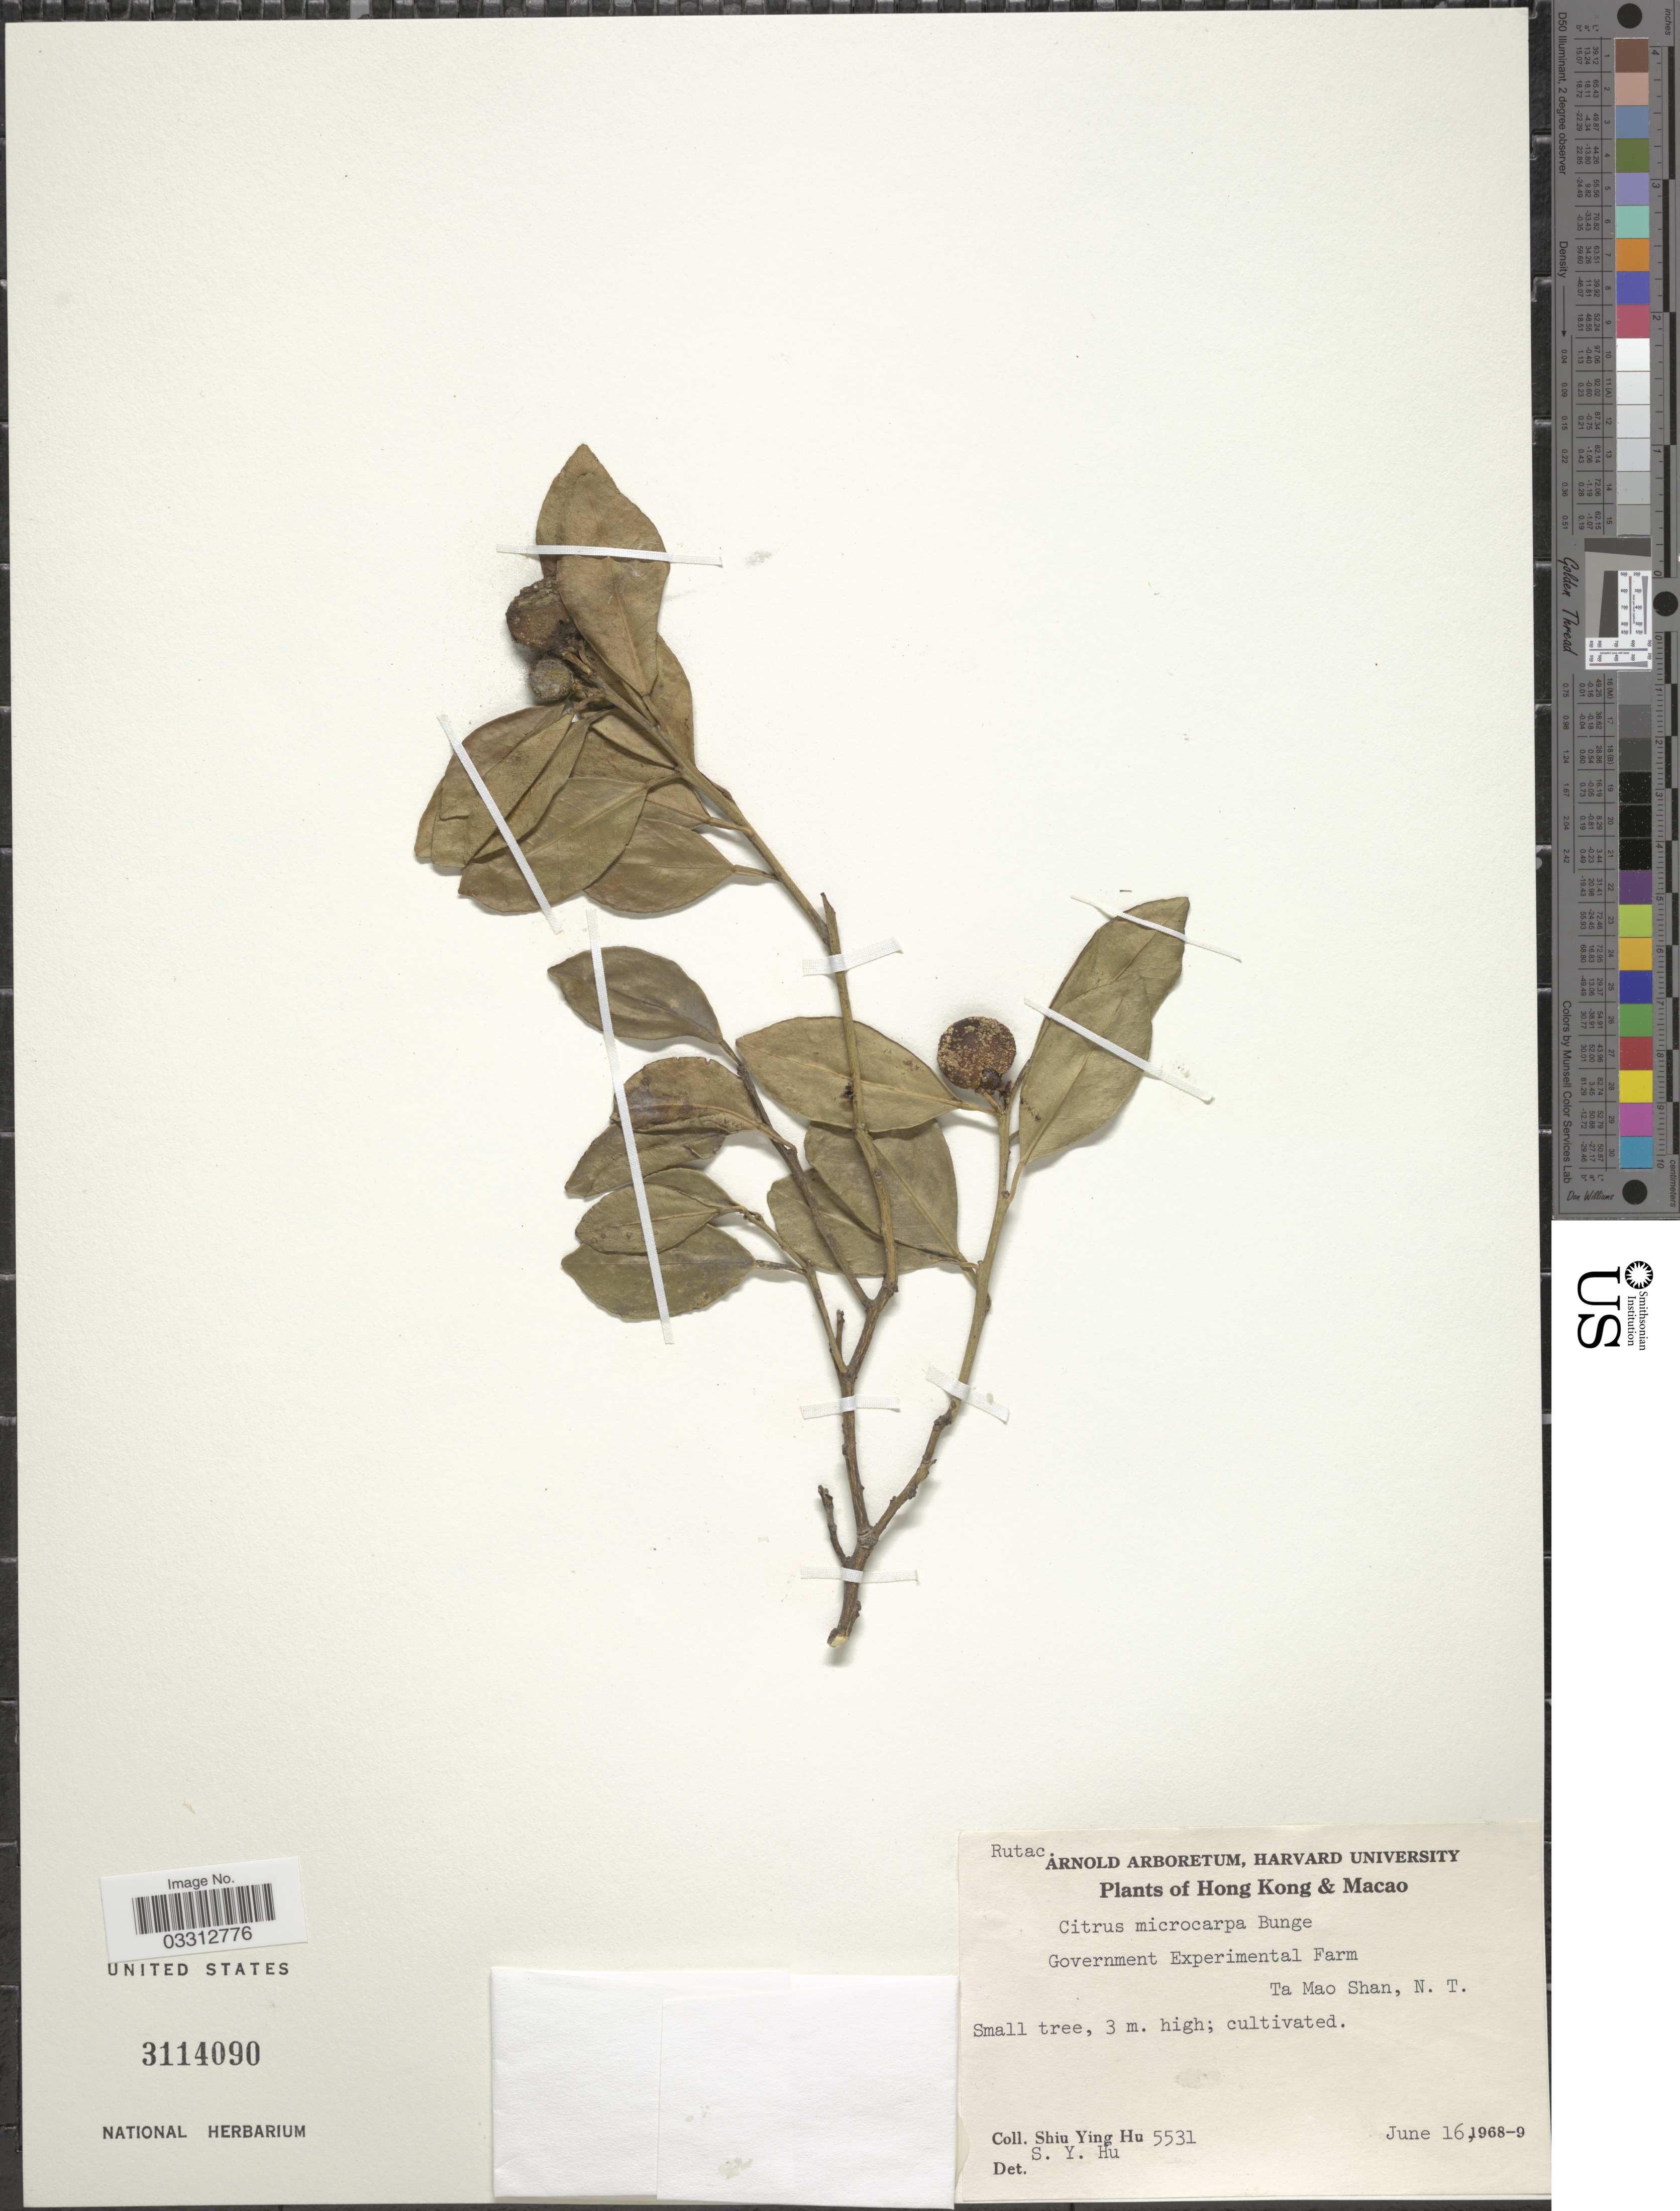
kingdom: Plantae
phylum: Tracheophyta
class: Magnoliopsida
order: Sapindales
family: Rutaceae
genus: Citrus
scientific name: Citrus x microcarpa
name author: Bunge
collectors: S. Y. Hu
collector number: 5531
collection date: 1968-06-16/1969-06-16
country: China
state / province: Hong Kong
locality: Hong Kong & Macao. Ta Mao Shan, N.T.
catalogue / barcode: US 3114090